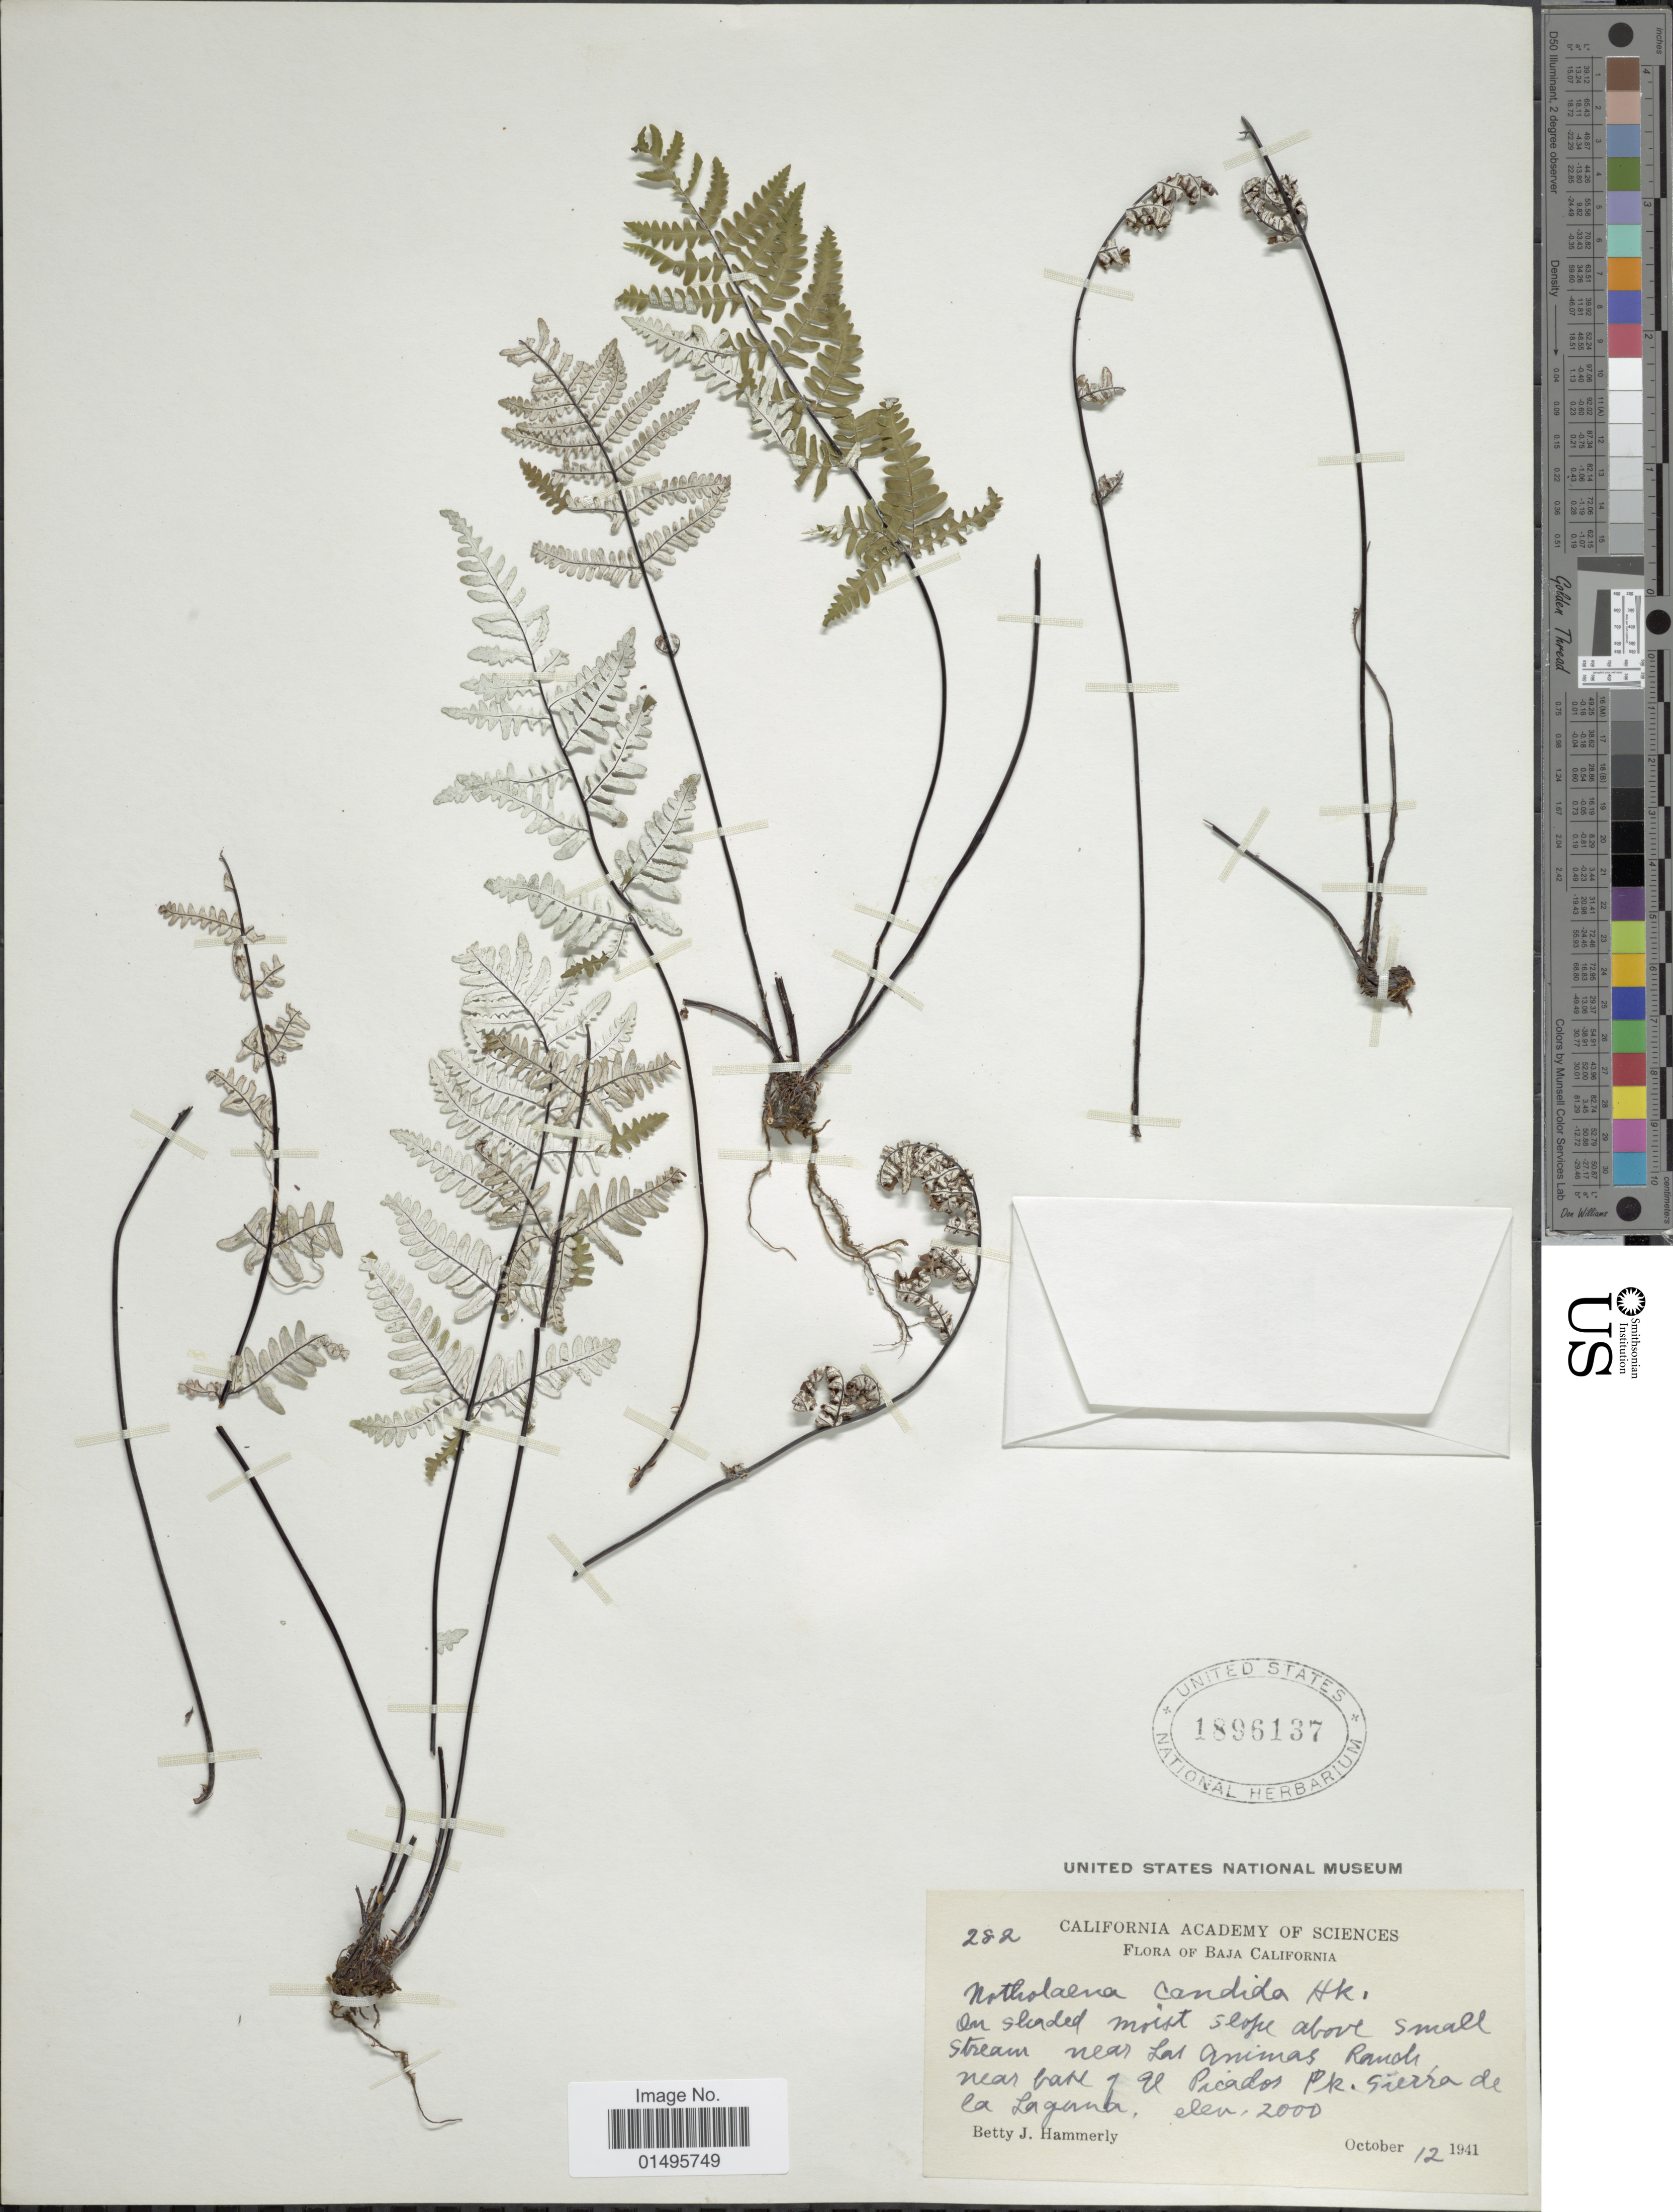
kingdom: Plantae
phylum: Tracheophyta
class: Polypodiopsida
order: Polypodiales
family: Pteridaceae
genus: Notholaena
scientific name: Notholaena candida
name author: (M. Martens) Hook.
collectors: B. J. Hammerly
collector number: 282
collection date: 1941-10-12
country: Mexico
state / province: Baja California Sur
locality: On shaded moist slope above small stream near Las Animas Ranch near bare Picador Pk. Sierra de la Laguna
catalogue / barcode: US 1896137